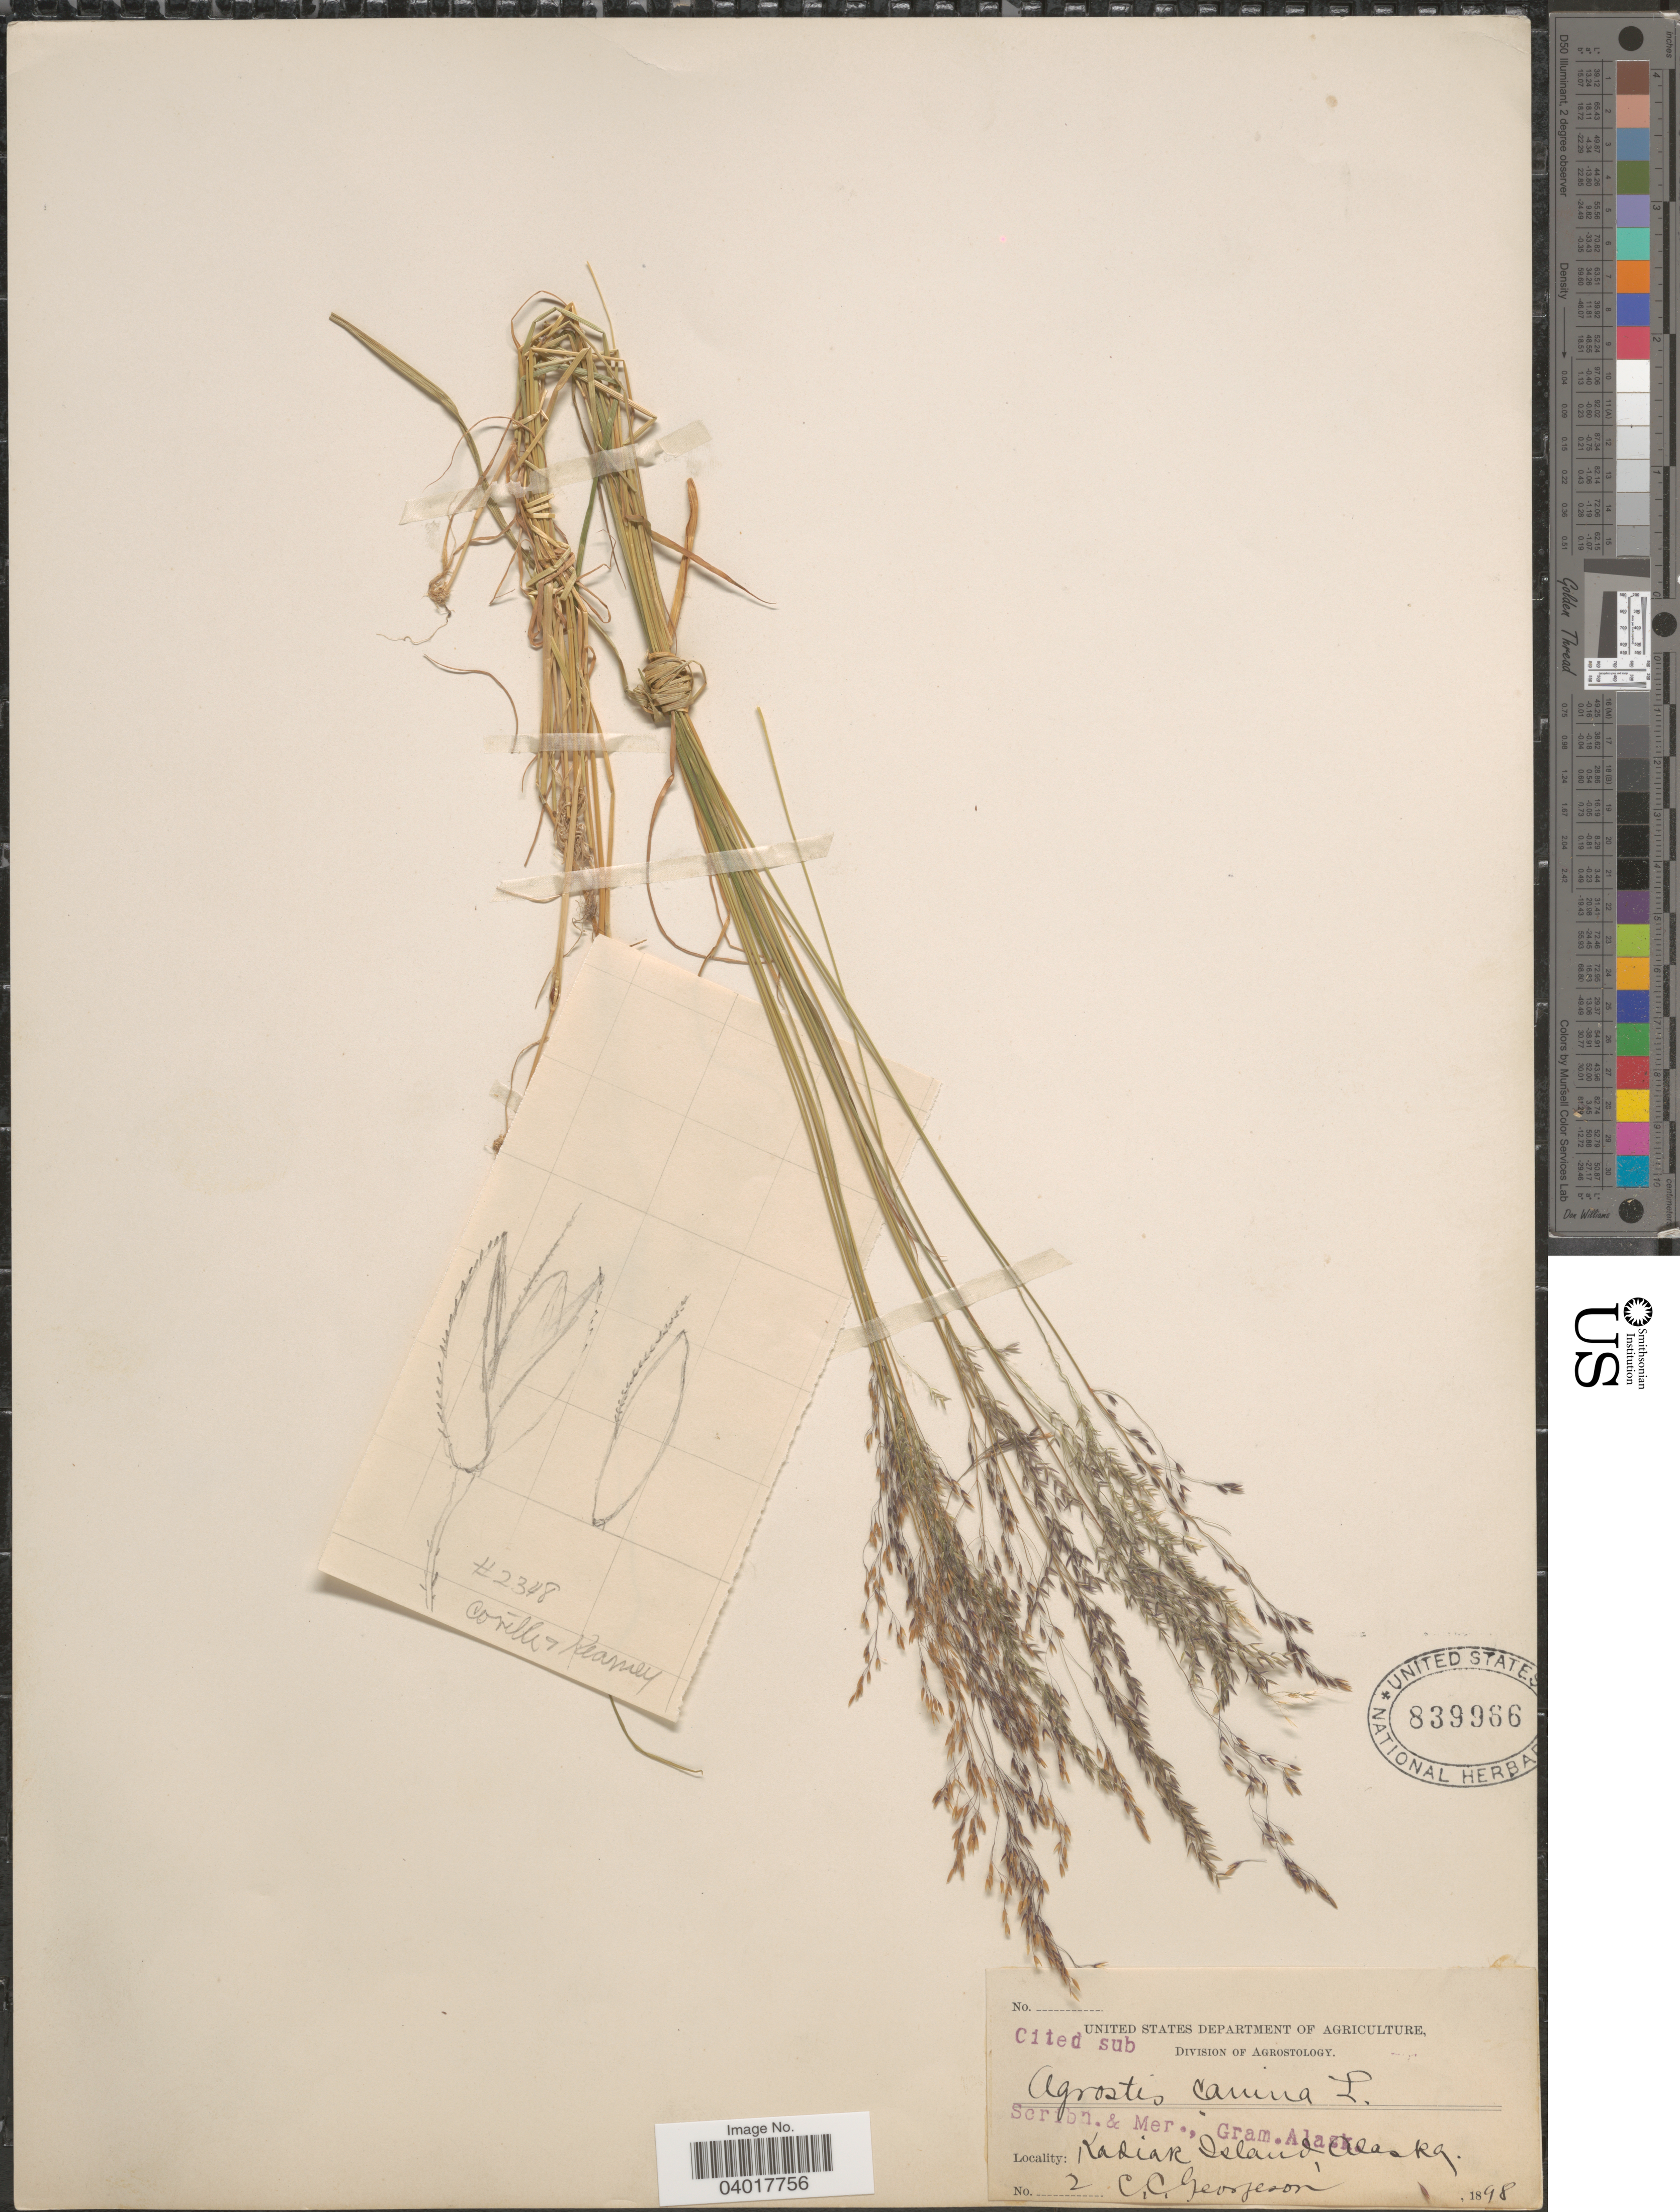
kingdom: Plantae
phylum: Tracheophyta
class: Liliopsida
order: Poales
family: Poaceae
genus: Agrostis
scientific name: Agrostis canina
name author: L.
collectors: C. Georgeson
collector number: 2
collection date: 1898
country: United States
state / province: Alaska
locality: Kodiak Island.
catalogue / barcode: US 839966